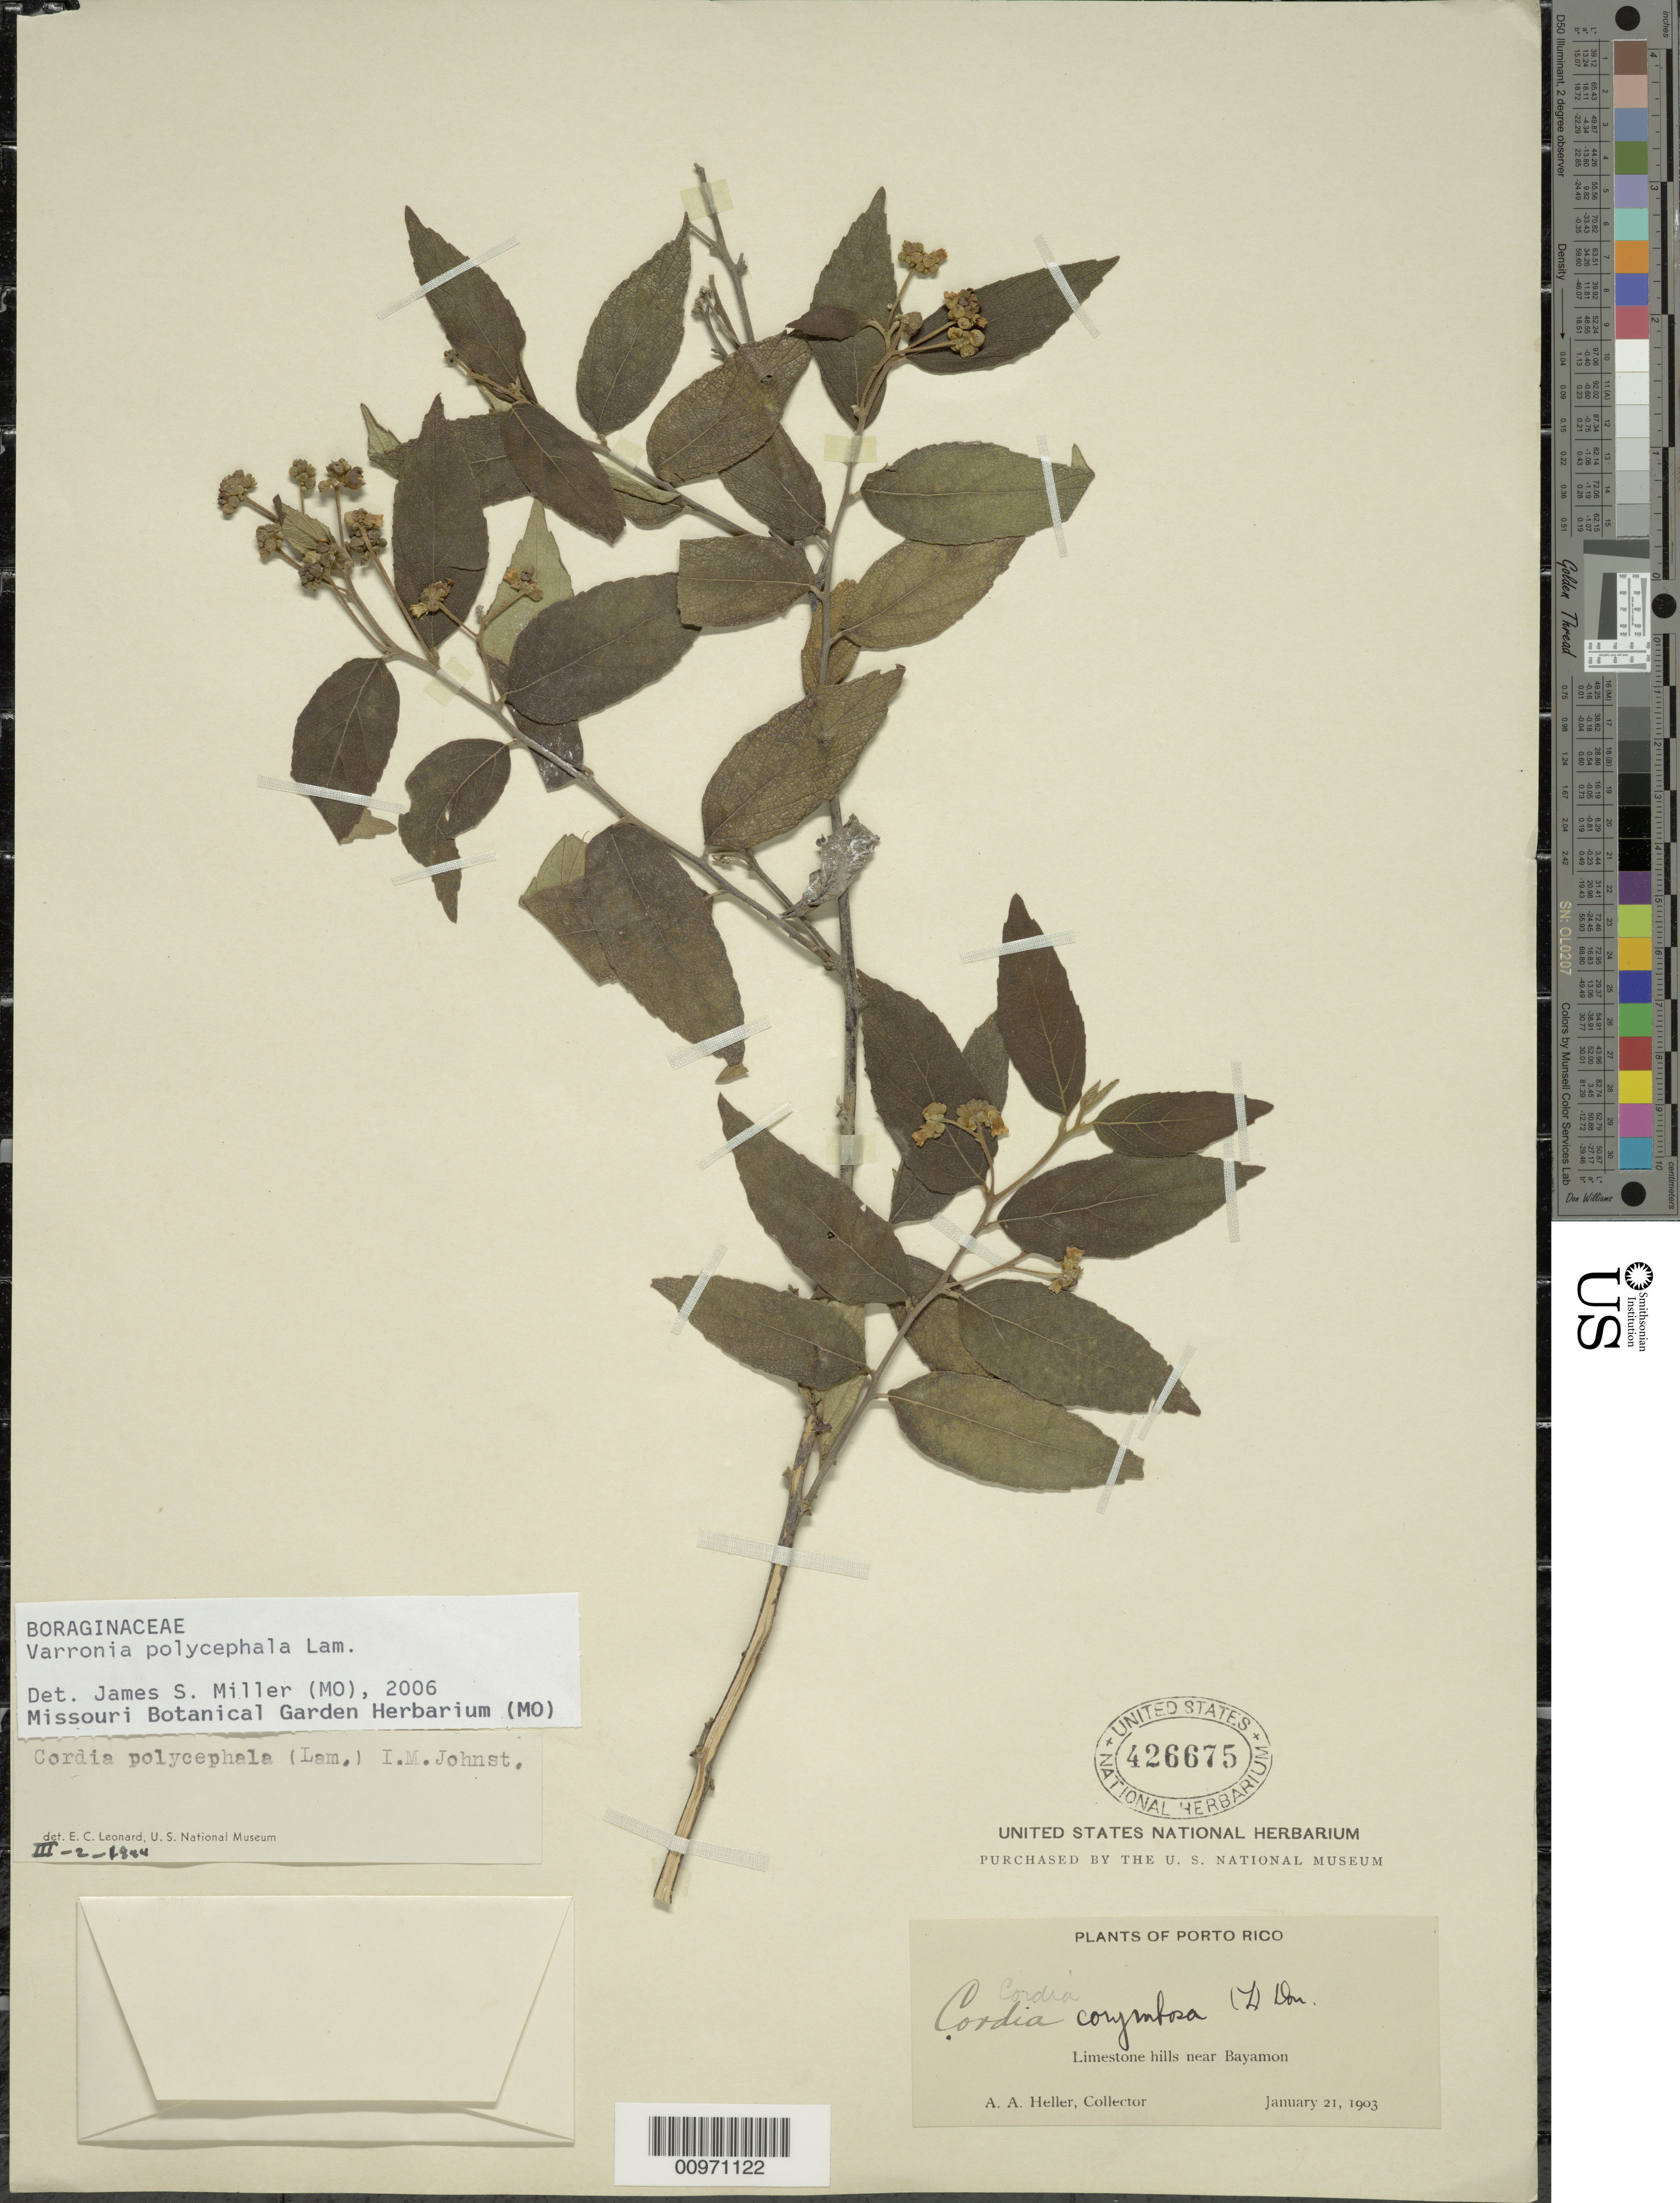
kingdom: Plantae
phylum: Tracheophyta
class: Magnoliopsida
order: Boraginales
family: Cordiaceae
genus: Varronia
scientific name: Varronia polycephala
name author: Lam.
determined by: Miller, James S., (MO), Missouri Botanical Garden (UNITED STATES)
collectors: A. A. Heller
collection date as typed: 21 Jan 1903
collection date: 1903-01-21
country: Puerto Rico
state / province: Bayamón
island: Puerto Rico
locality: Near Bayamon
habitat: Limestone hills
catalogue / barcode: US 426675